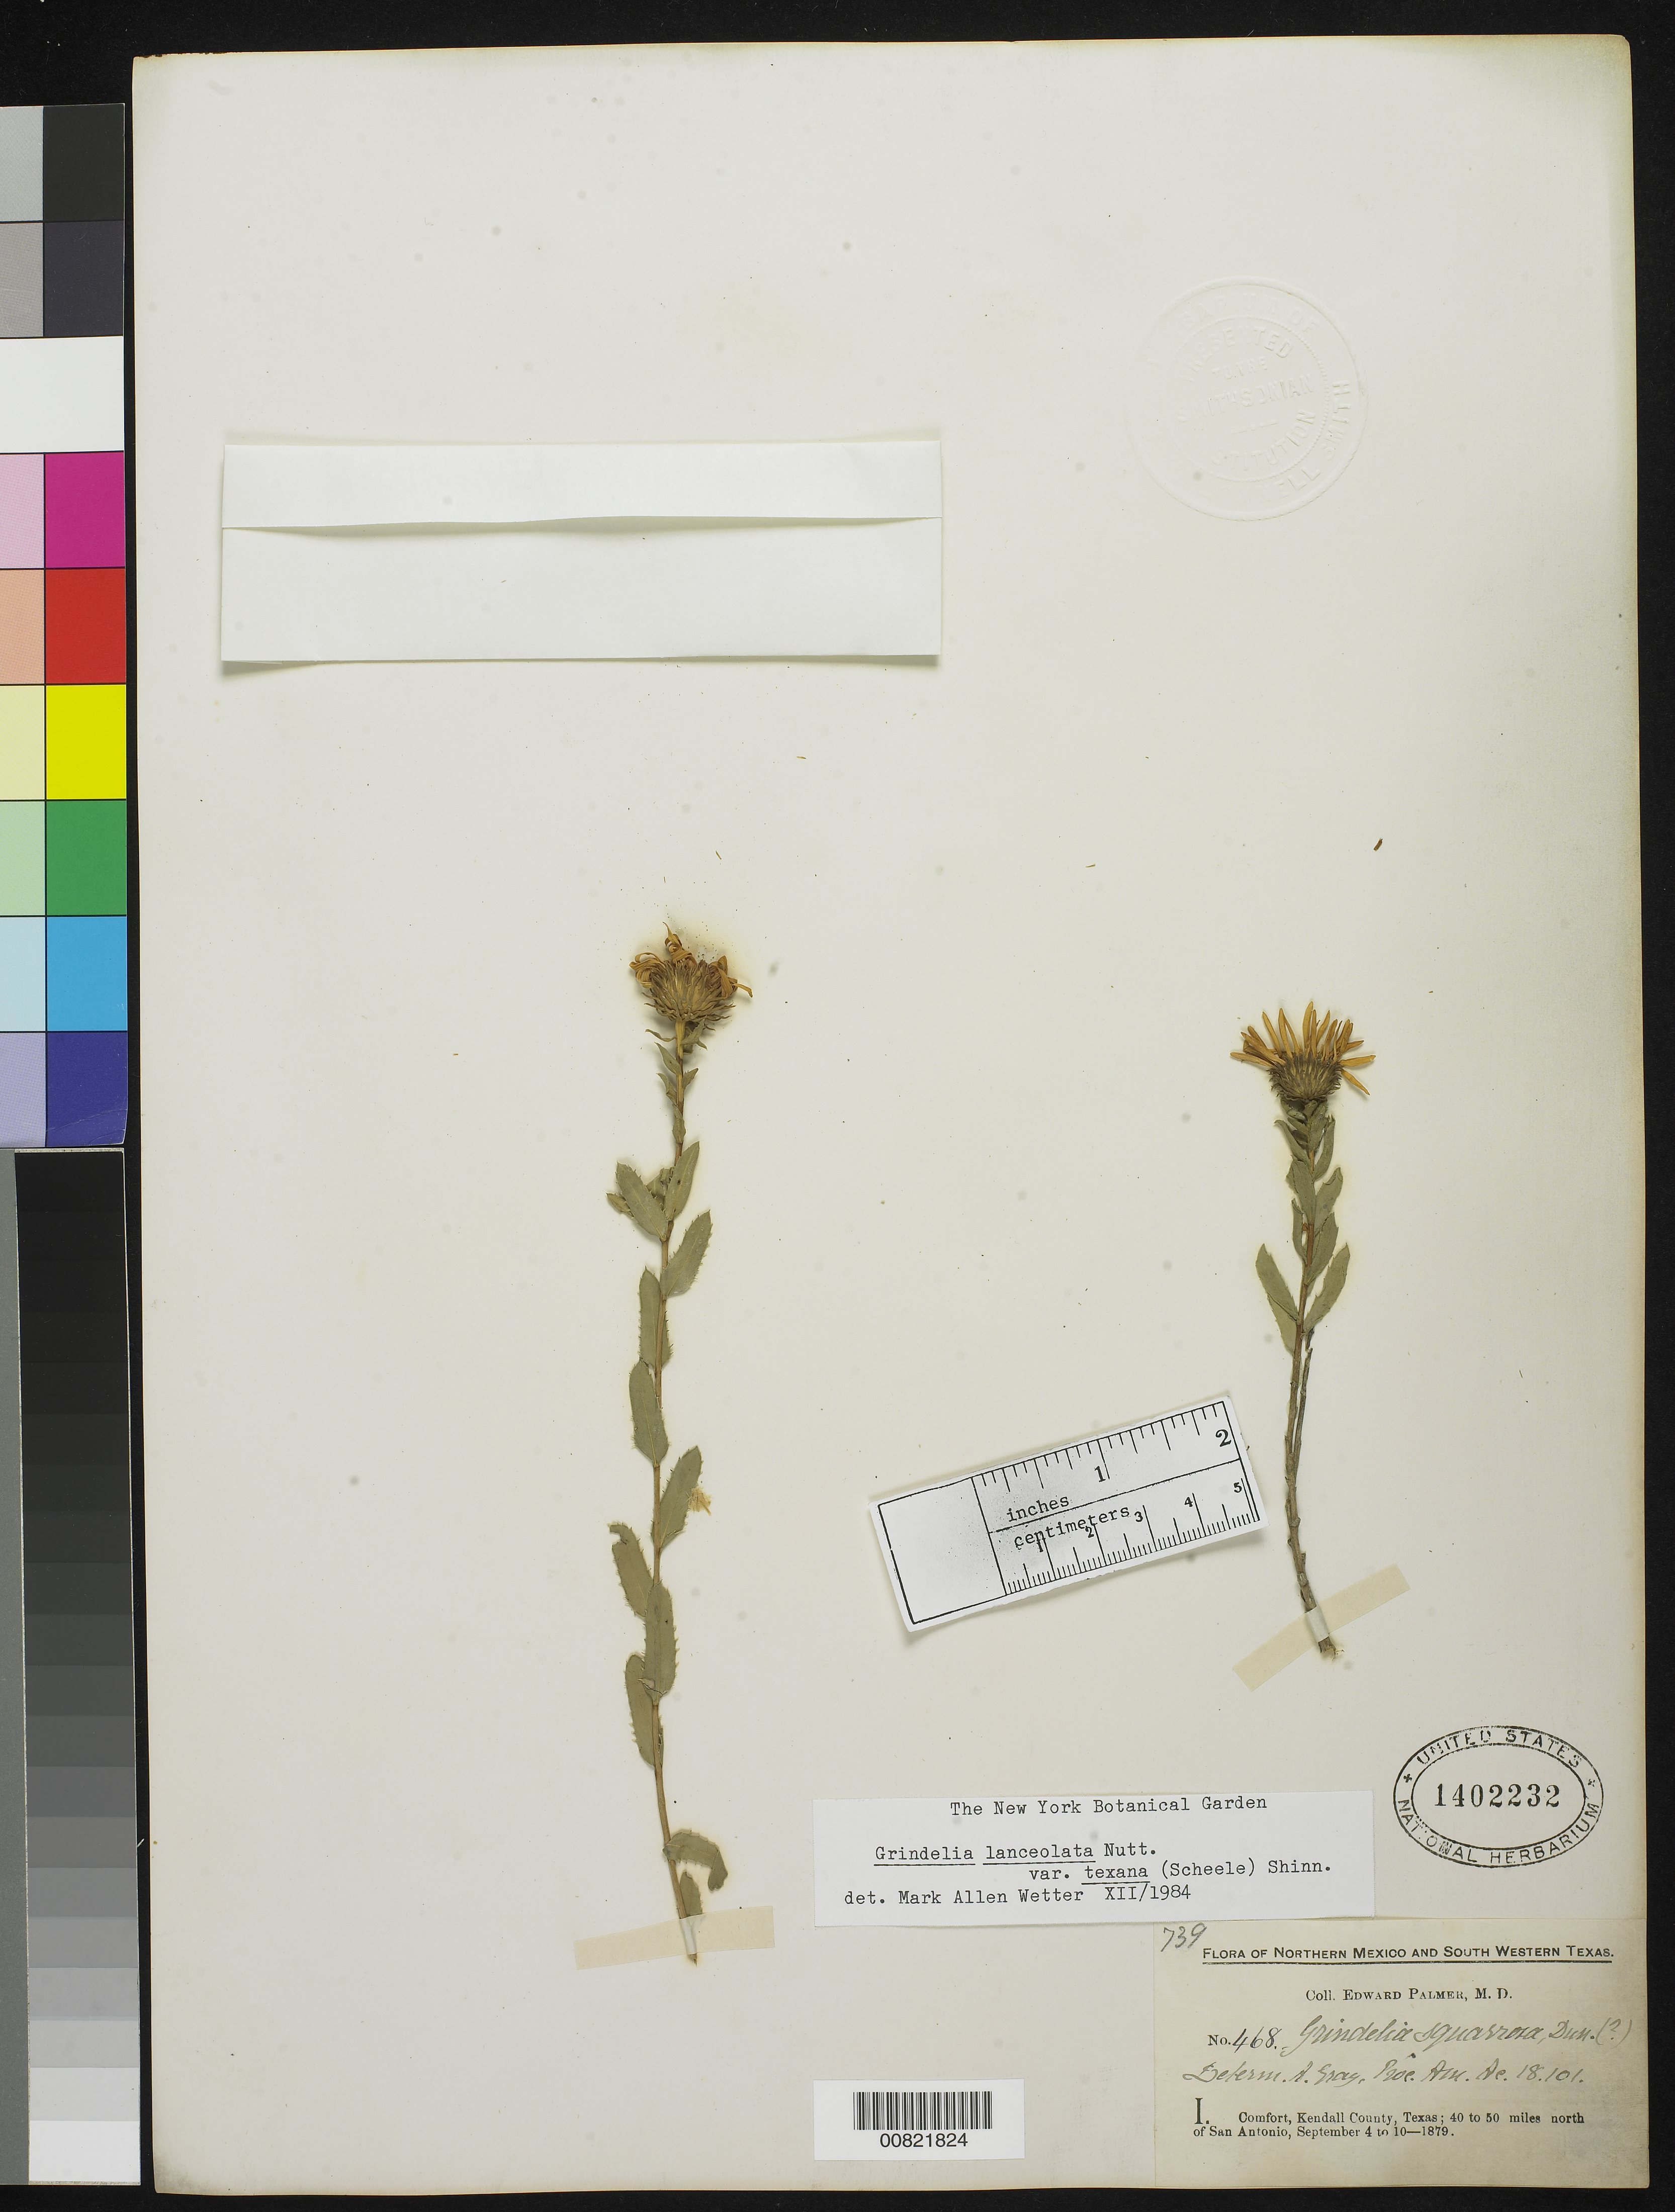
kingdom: Plantae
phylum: Tracheophyta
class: Magnoliopsida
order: Asterales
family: Asteraceae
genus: Grindelia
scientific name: Grindelia lanceolata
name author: Nutt.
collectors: E. Palmer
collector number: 468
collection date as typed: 04 Sep 1879 to 10 Sep 1879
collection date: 1879-09-04/1879-09-10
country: United States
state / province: Texas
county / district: Kendall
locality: I. Comfort, Kendall County, Texas; 40 to 50 miles north of San Antonio.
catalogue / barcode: US 1402232